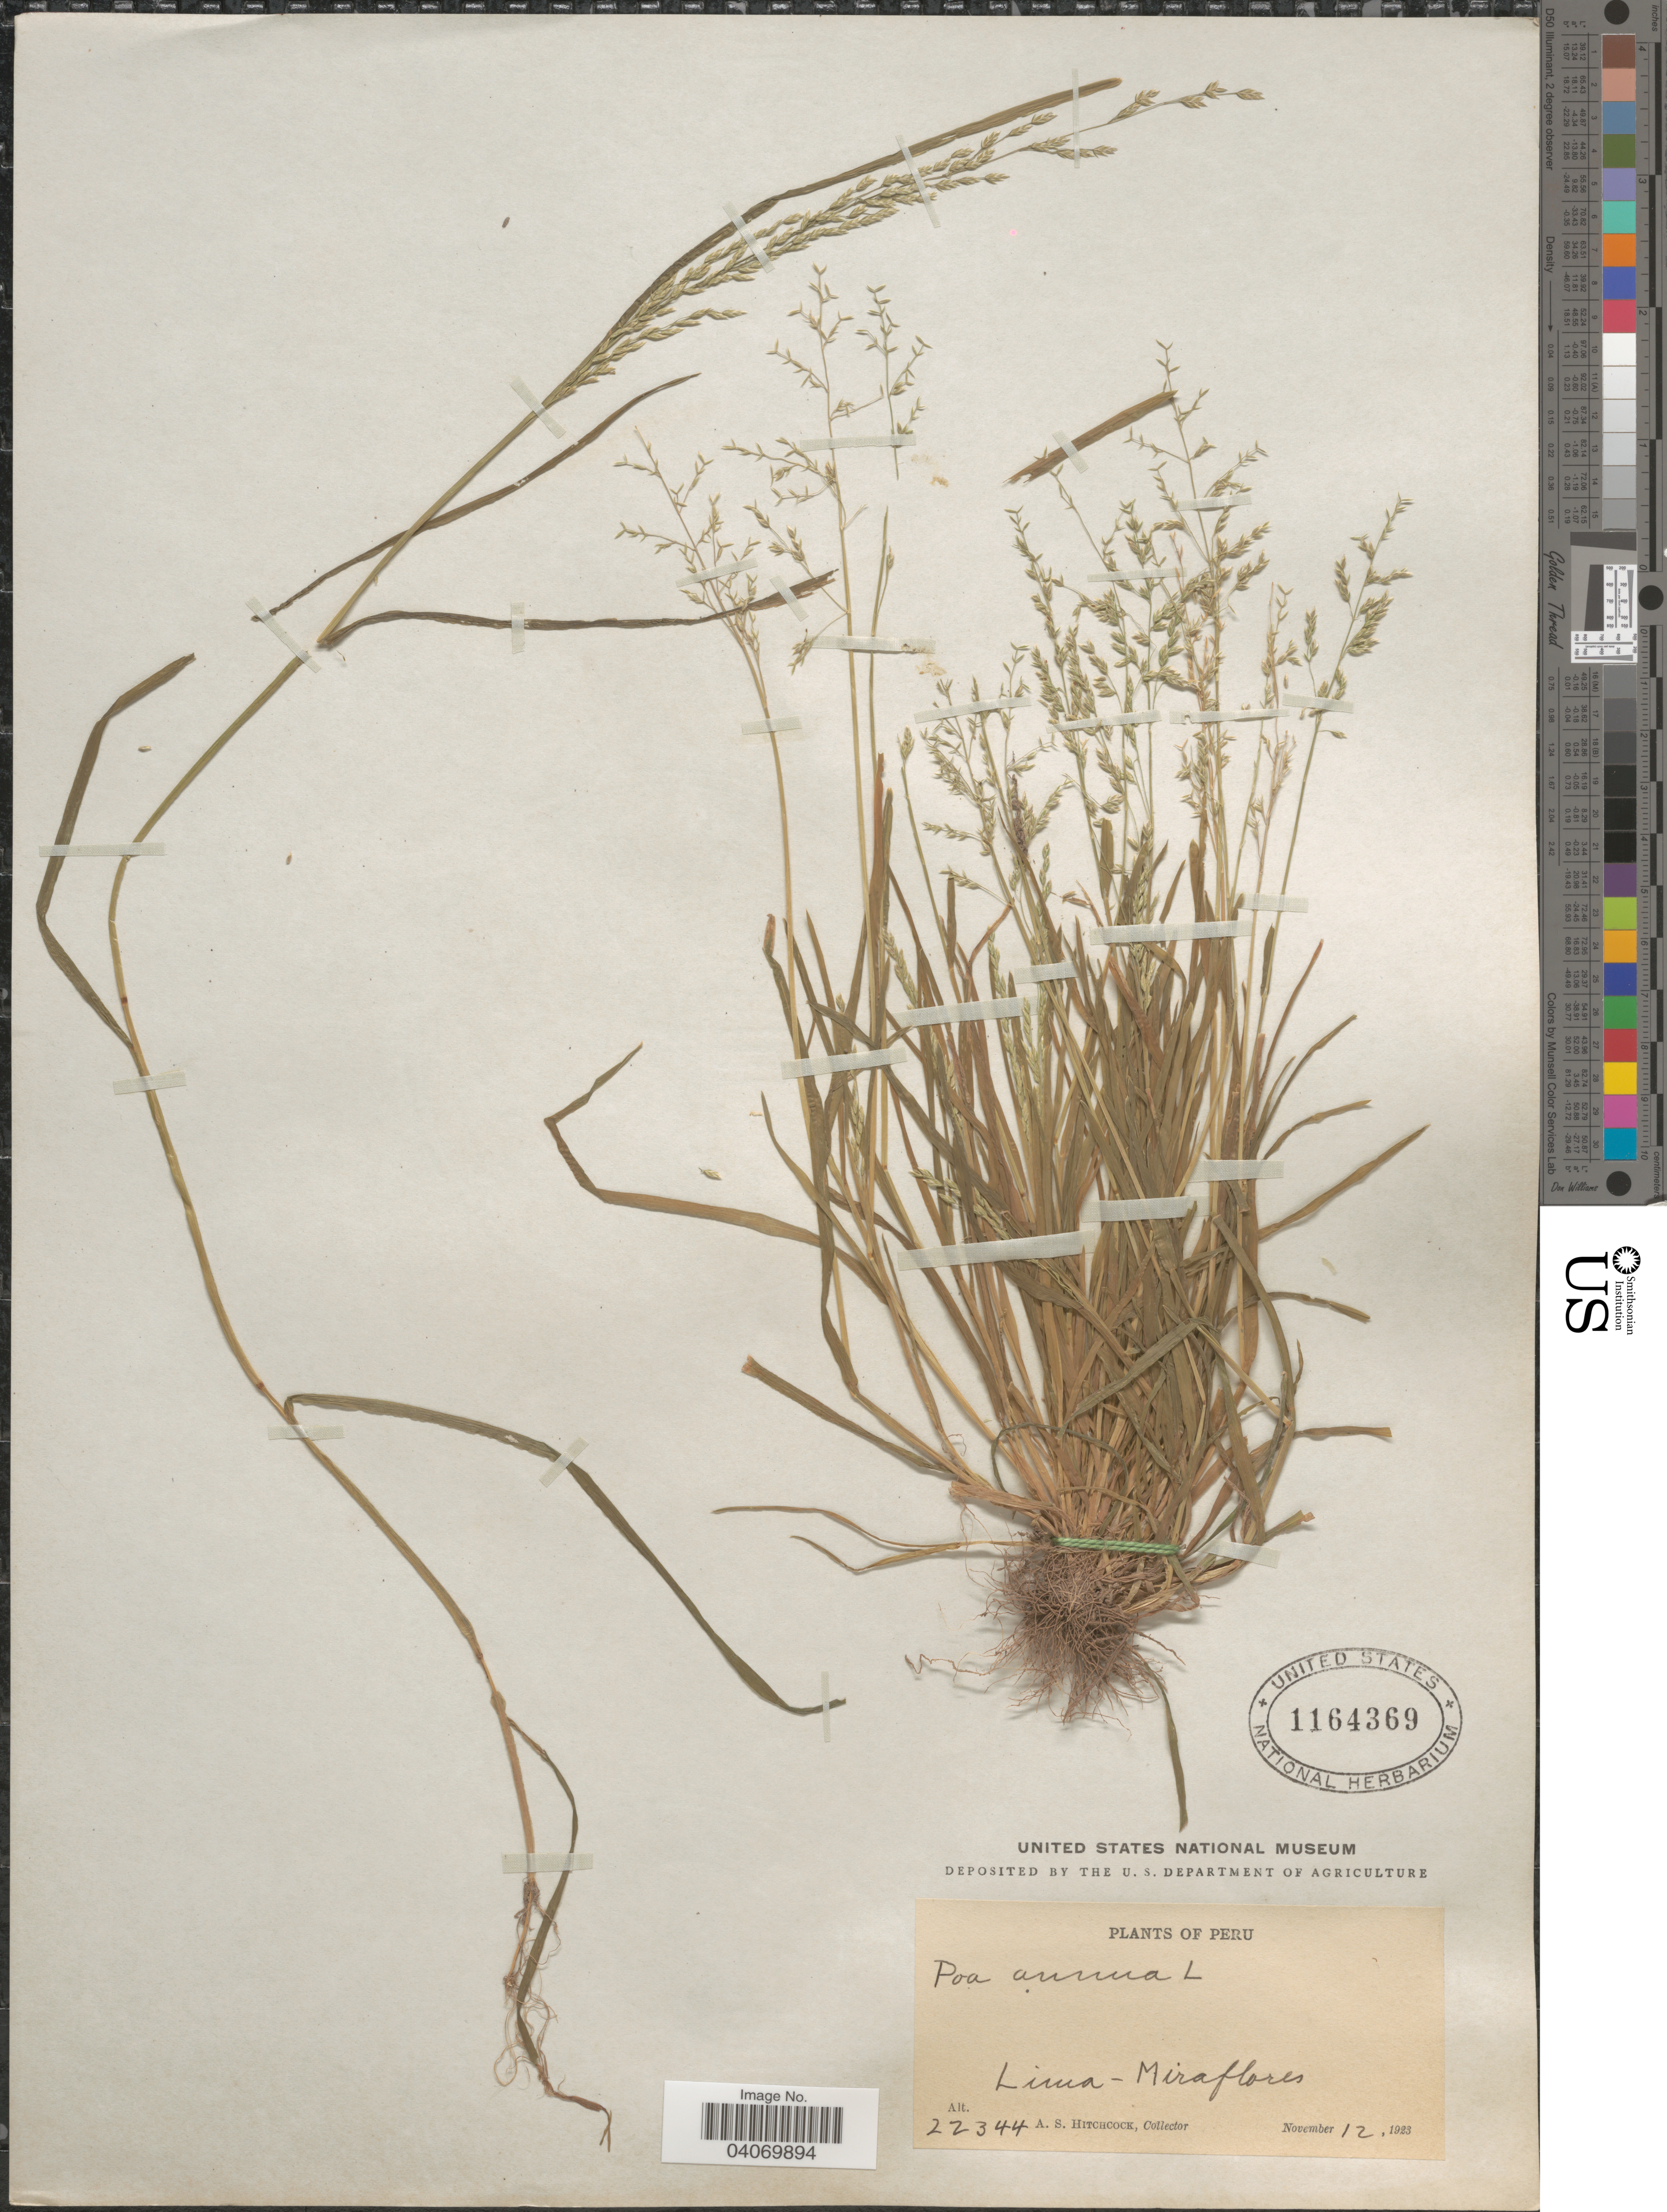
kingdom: Plantae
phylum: Tracheophyta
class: Liliopsida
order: Poales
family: Poaceae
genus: Poa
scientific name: Poa annua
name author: L.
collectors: A. S. Hitchcock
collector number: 22344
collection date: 1923-11-12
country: Peru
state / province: Lima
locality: Miraflores.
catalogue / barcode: US 1164369